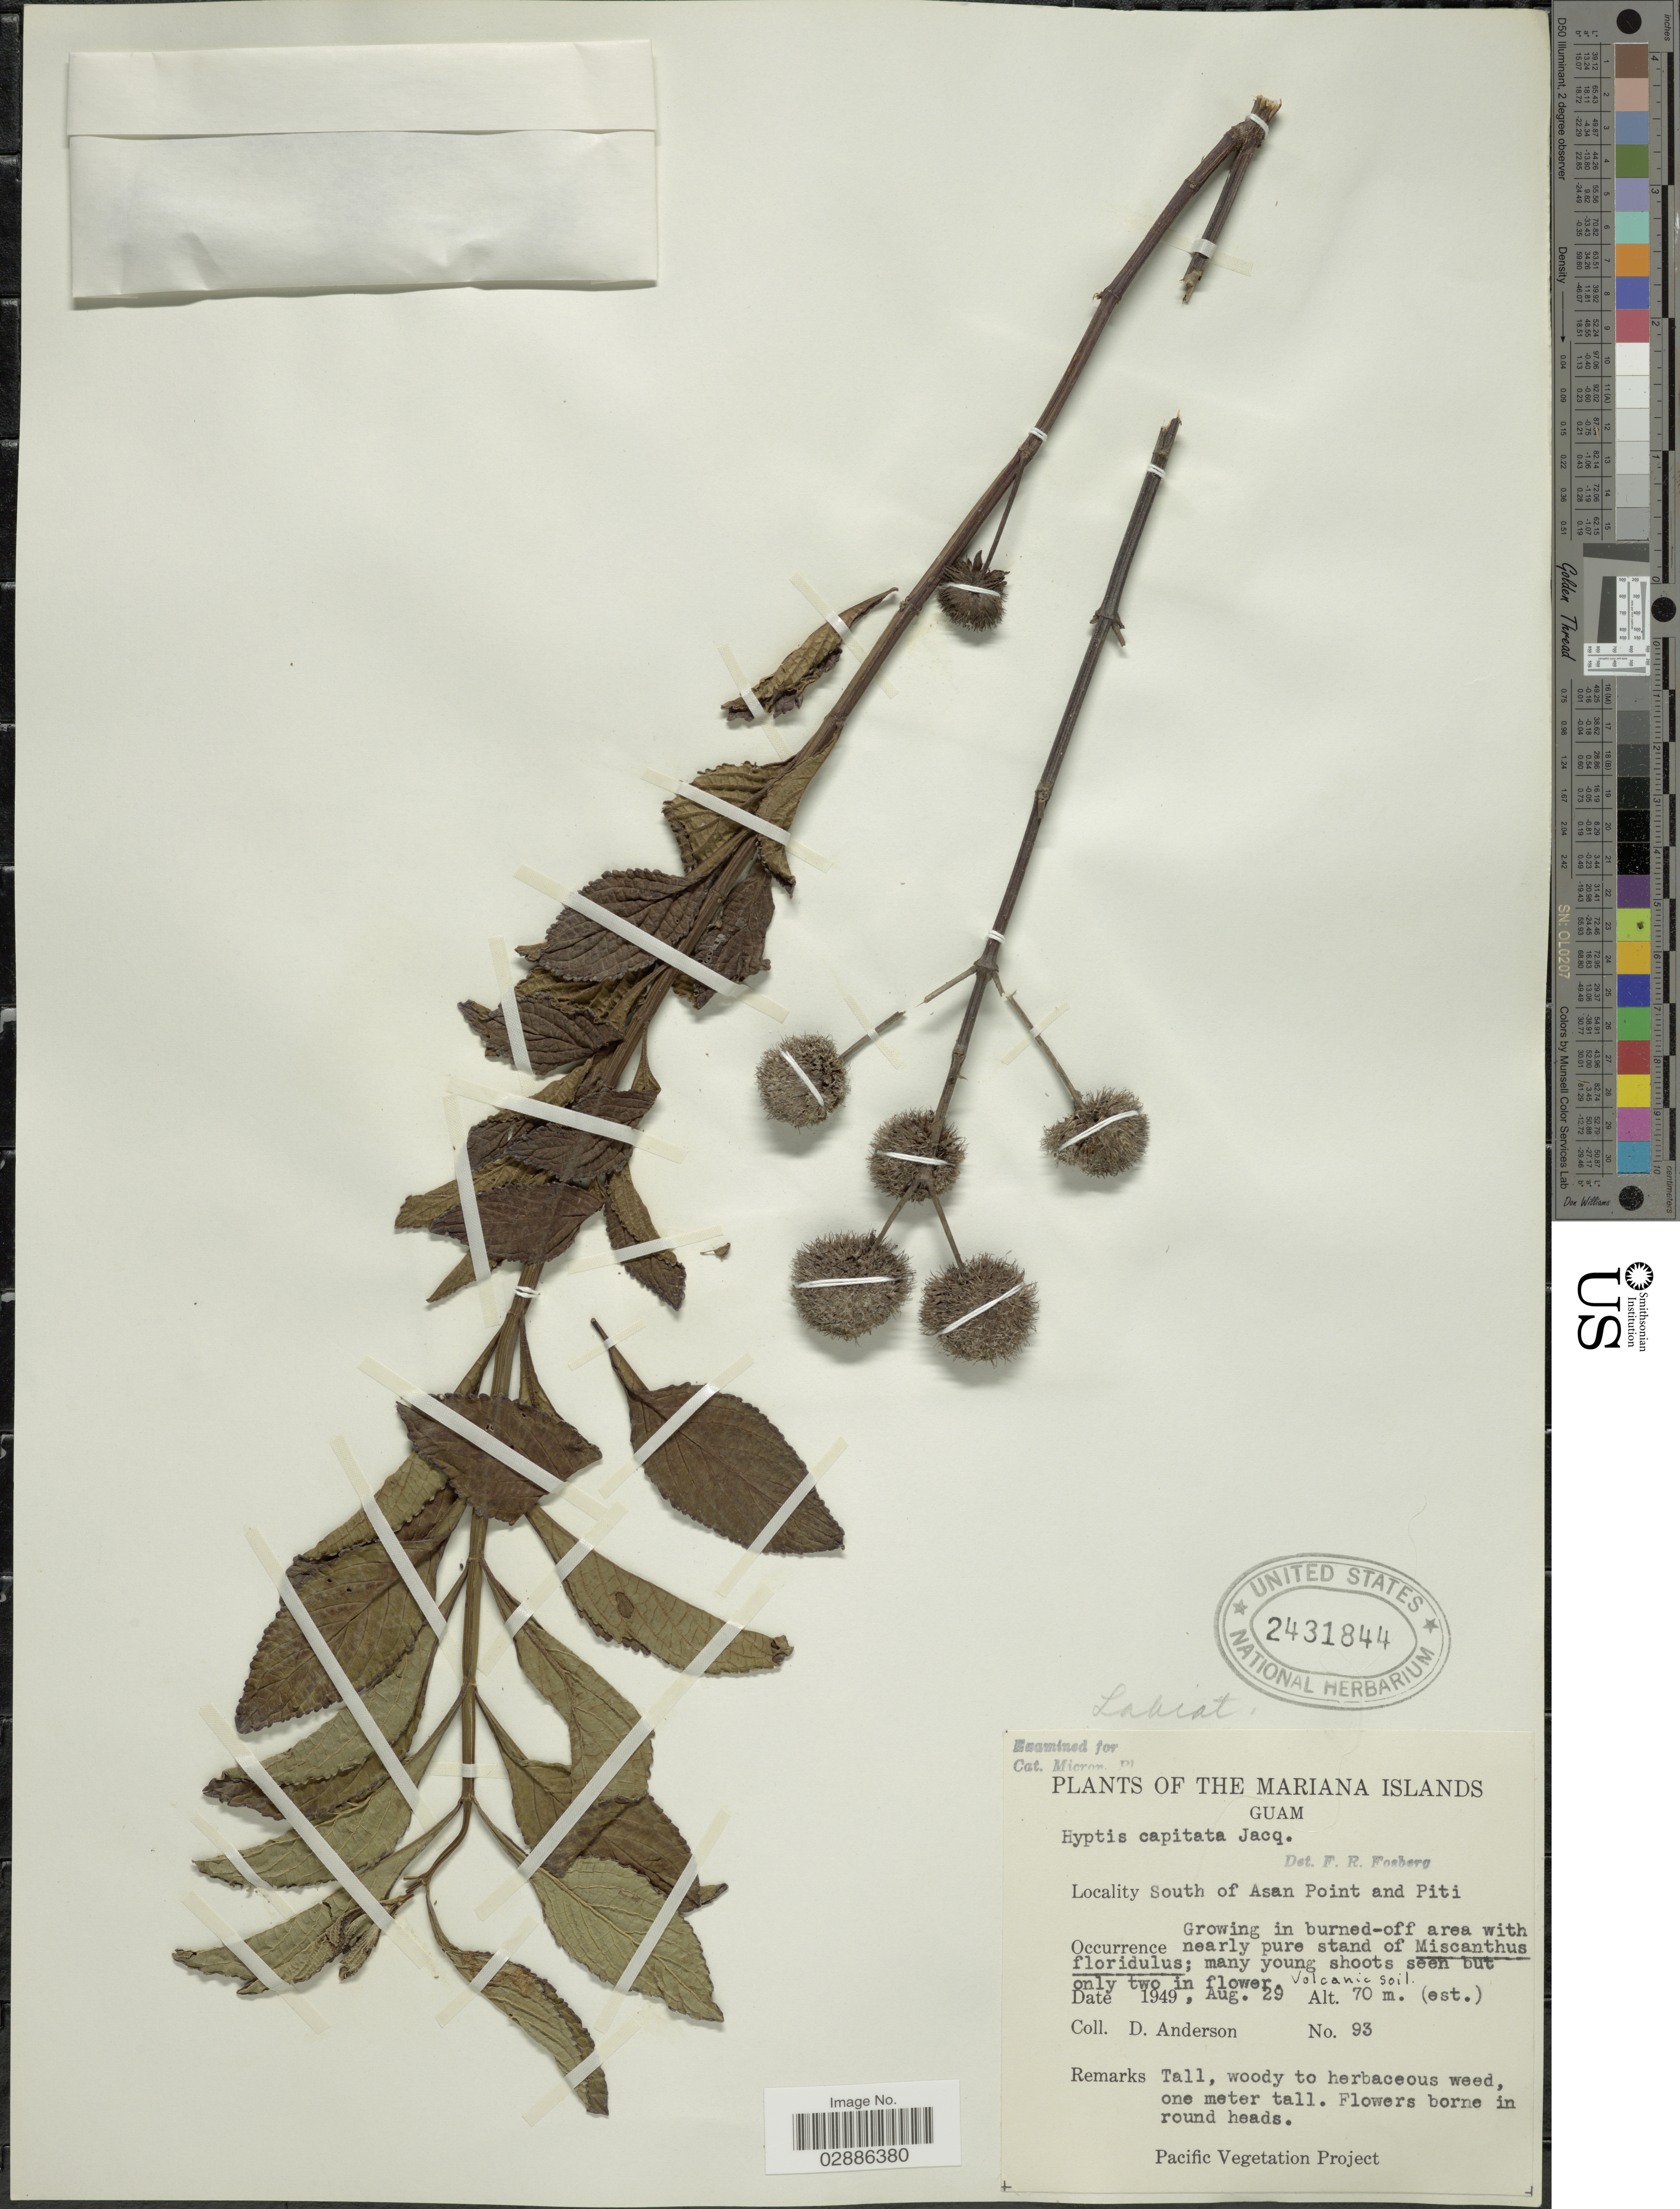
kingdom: Plantae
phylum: Tracheophyta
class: Magnoliopsida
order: Lamiales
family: Lamiaceae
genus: Hyptis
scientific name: Hyptis capitata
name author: Jacq.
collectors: D. Anderson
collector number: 93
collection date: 1949-08-29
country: Guam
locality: The Mariana Islands, Guam, South of Asan Point and Piti.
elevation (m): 70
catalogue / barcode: US 2431844